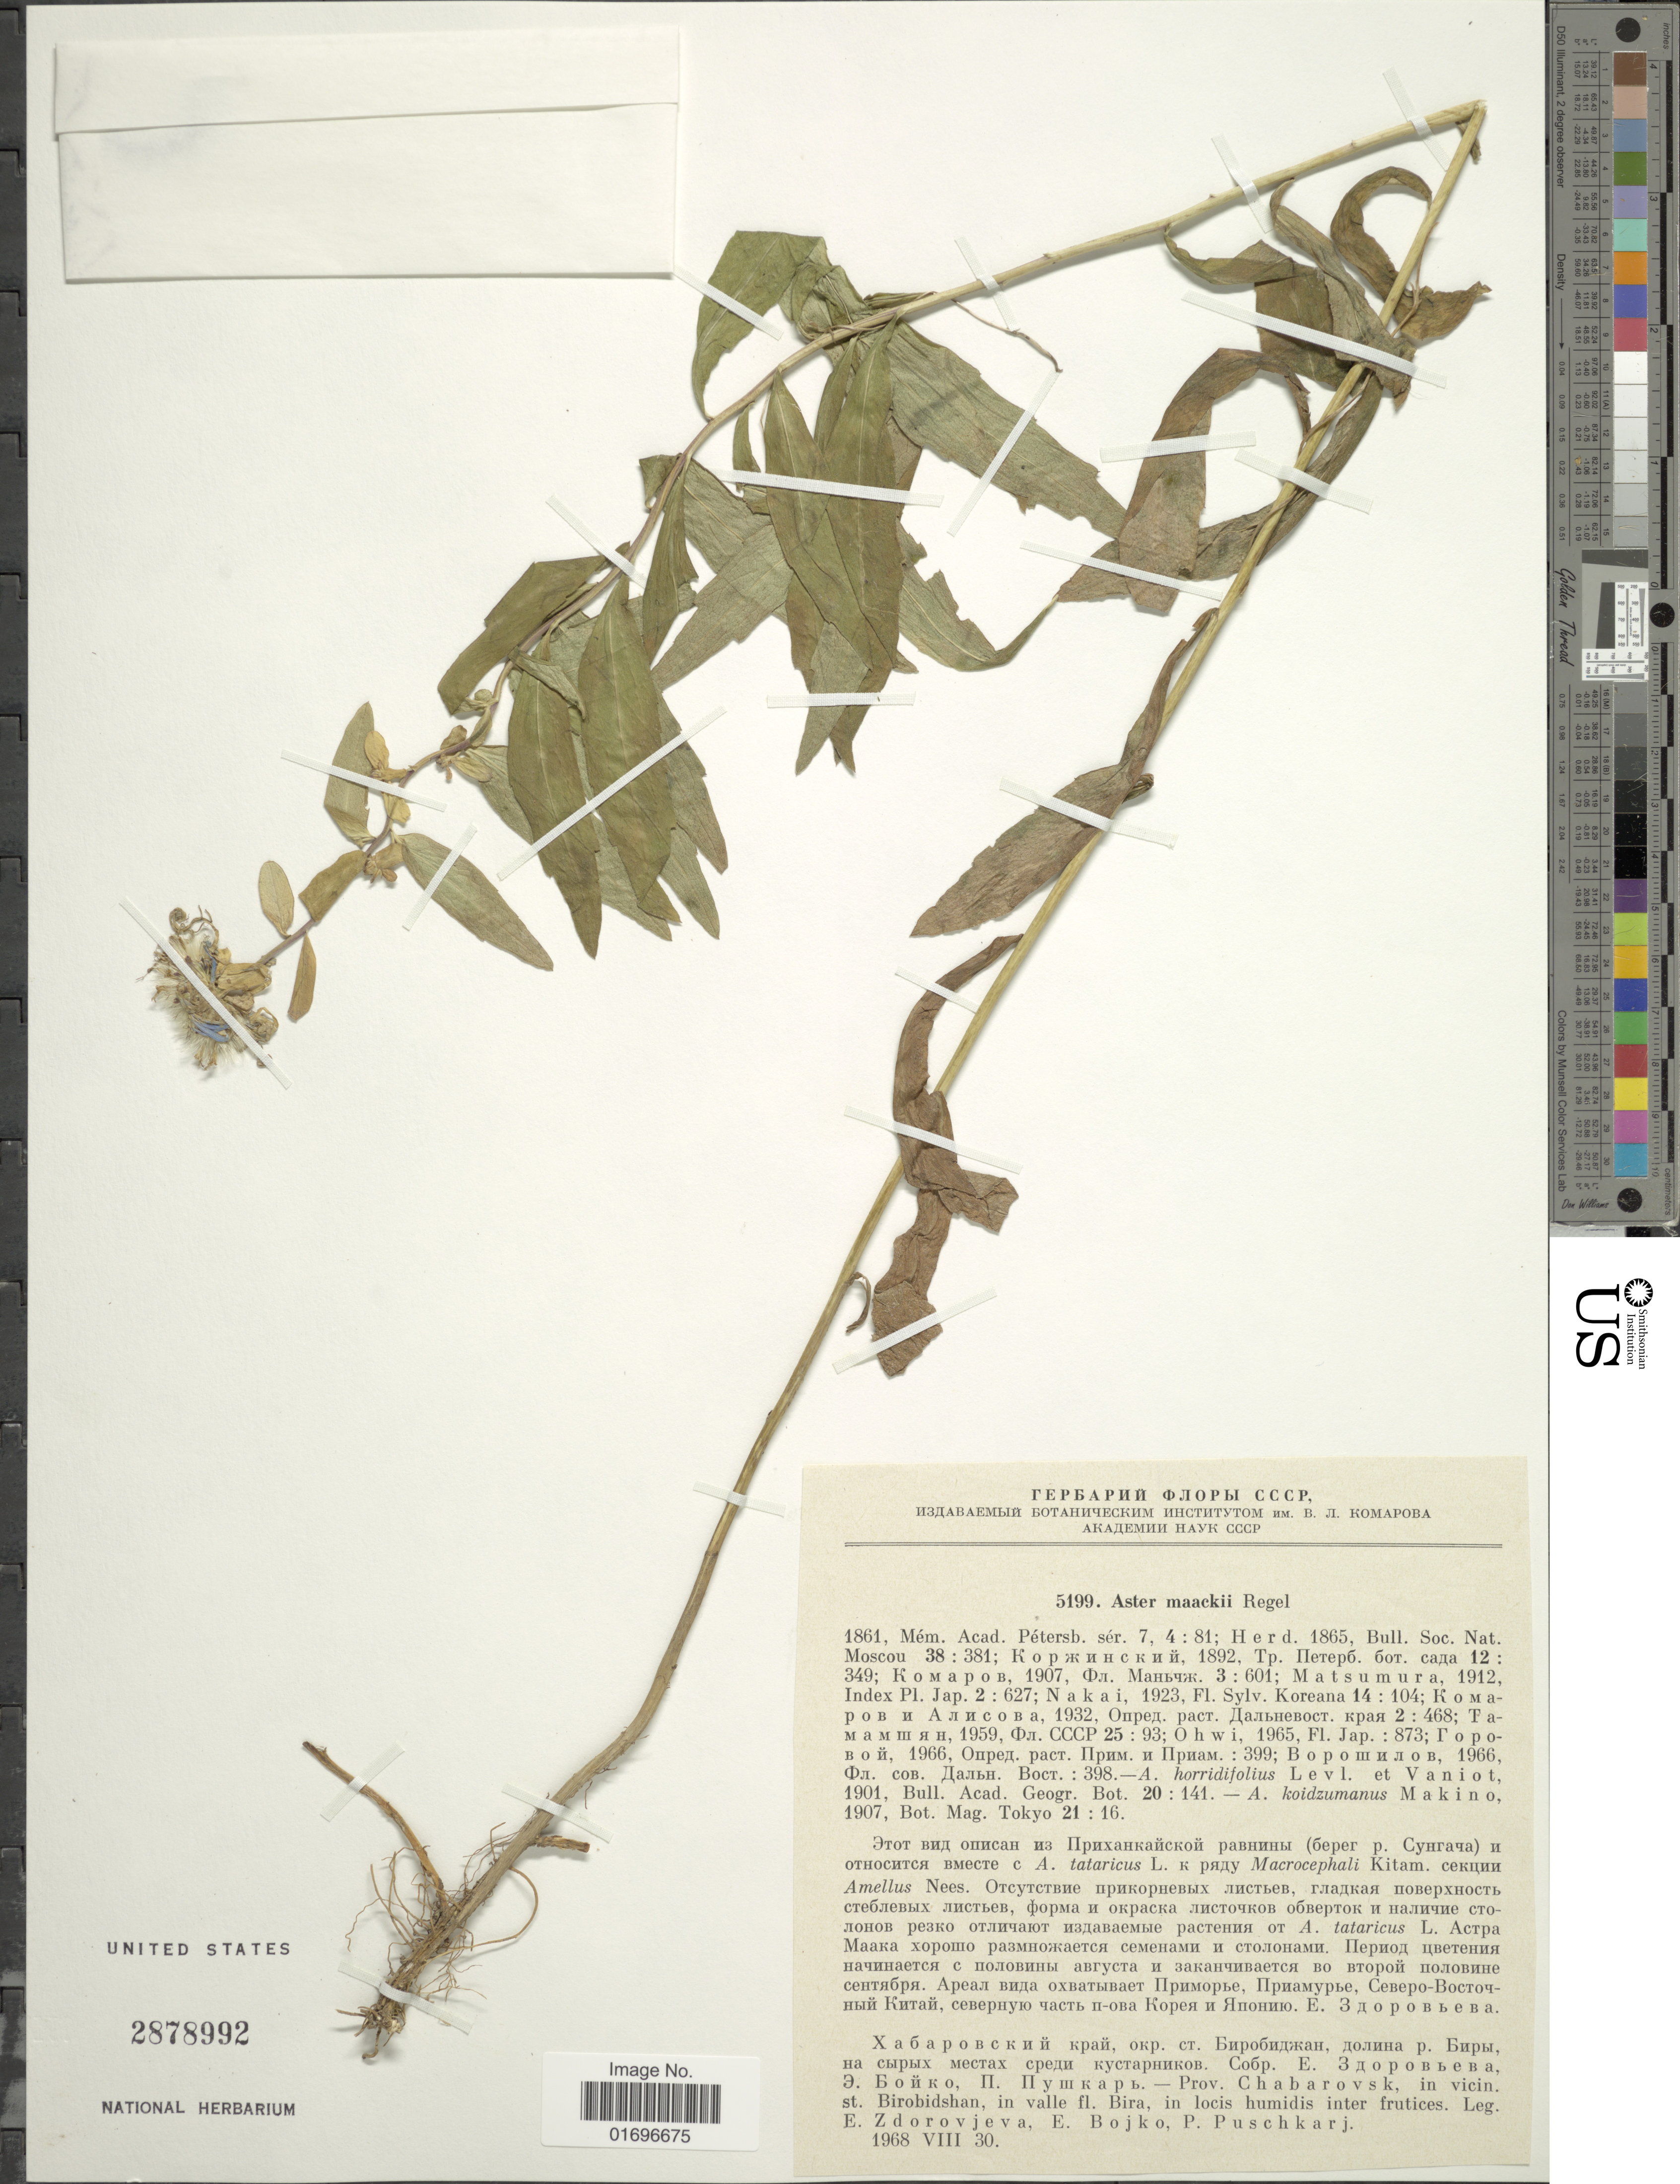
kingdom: Plantae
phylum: Tracheophyta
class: Magnoliopsida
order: Asterales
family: Asteraceae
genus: Aster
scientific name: Aster maackii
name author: Regel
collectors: E. Zdorovjeva, E. Bojko & P. Puschkarj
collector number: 5199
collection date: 1968-08-30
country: Russian Federation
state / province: Khabarovsk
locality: Prov. Chabarovsk, in vicin. st. Birobidshan, in valle fl. Bira, in locis humidis inter frutices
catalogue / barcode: US 2878992